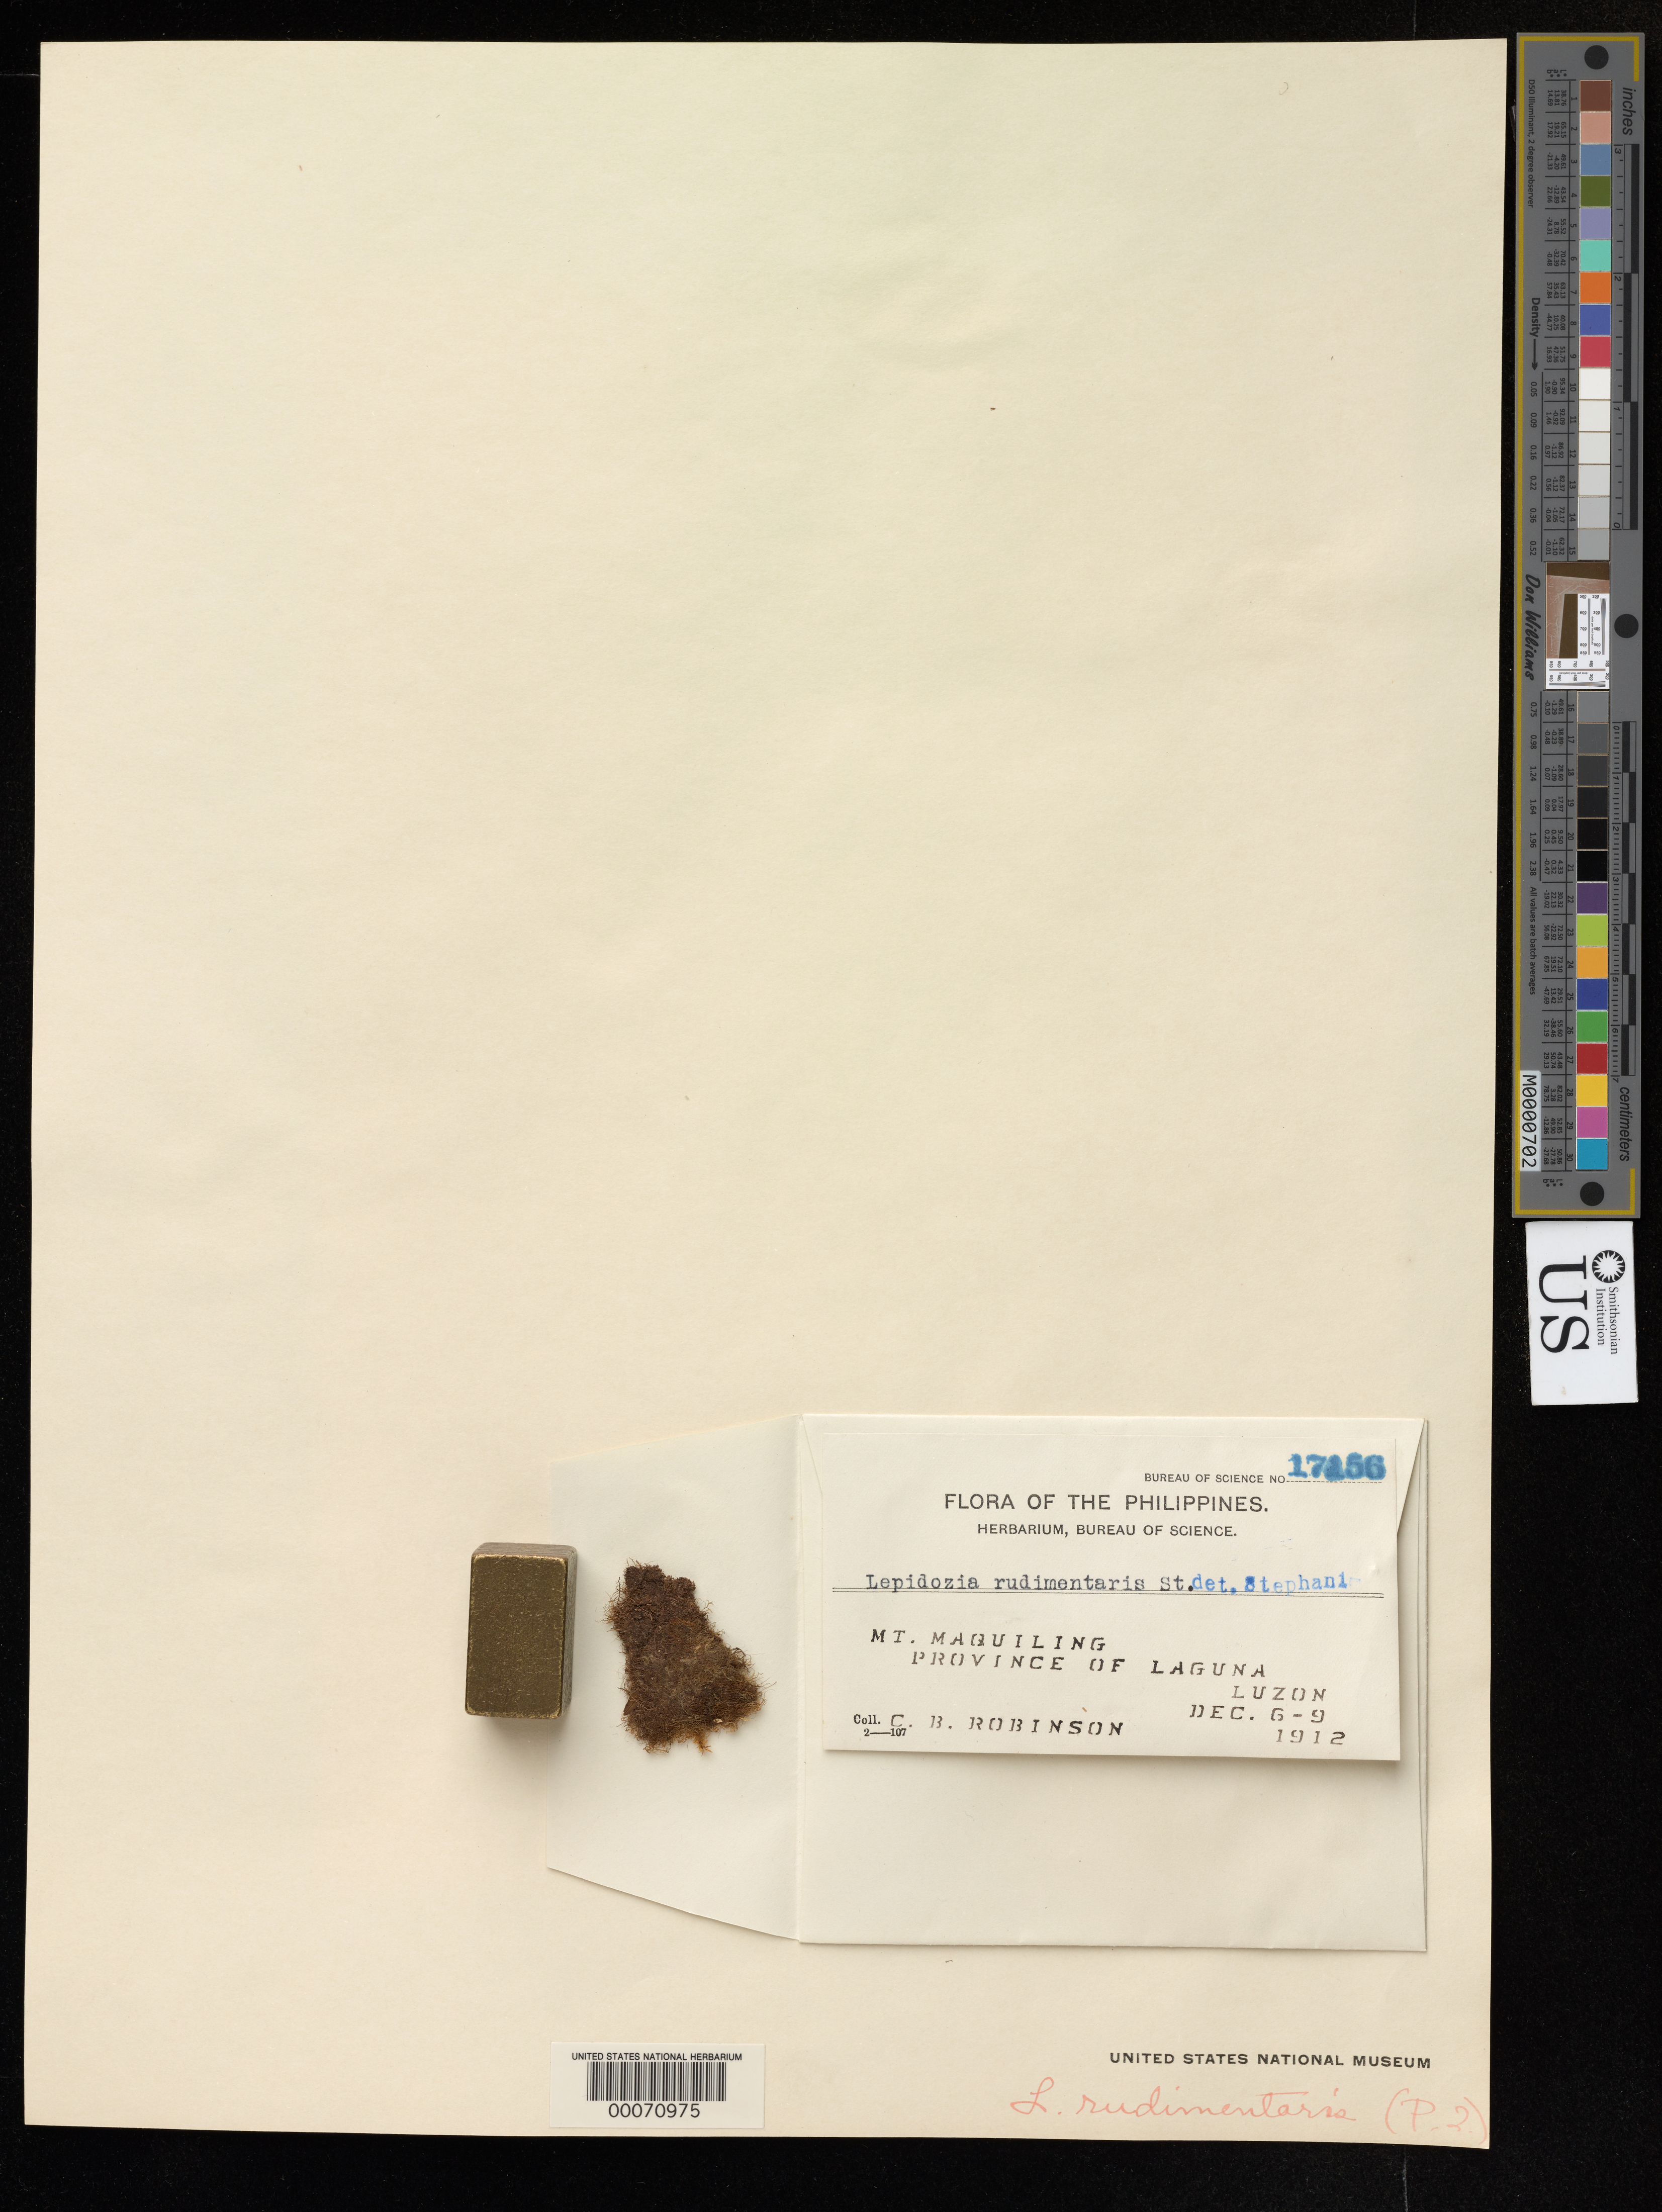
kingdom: Plantae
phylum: Marchantiophyta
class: Jungermanniopsida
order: Jungermanniales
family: Lepidoziaceae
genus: Lepidozia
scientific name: Lepidozia rudimentaris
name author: Steph.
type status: Type Collection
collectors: C. Robinson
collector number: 17156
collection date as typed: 06 Dec 1912 to 09 Dec 1912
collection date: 1912-12-06/1912-12-09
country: Philippines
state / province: Calabarzon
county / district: Laguna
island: Luzon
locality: Mt. Maquiling.